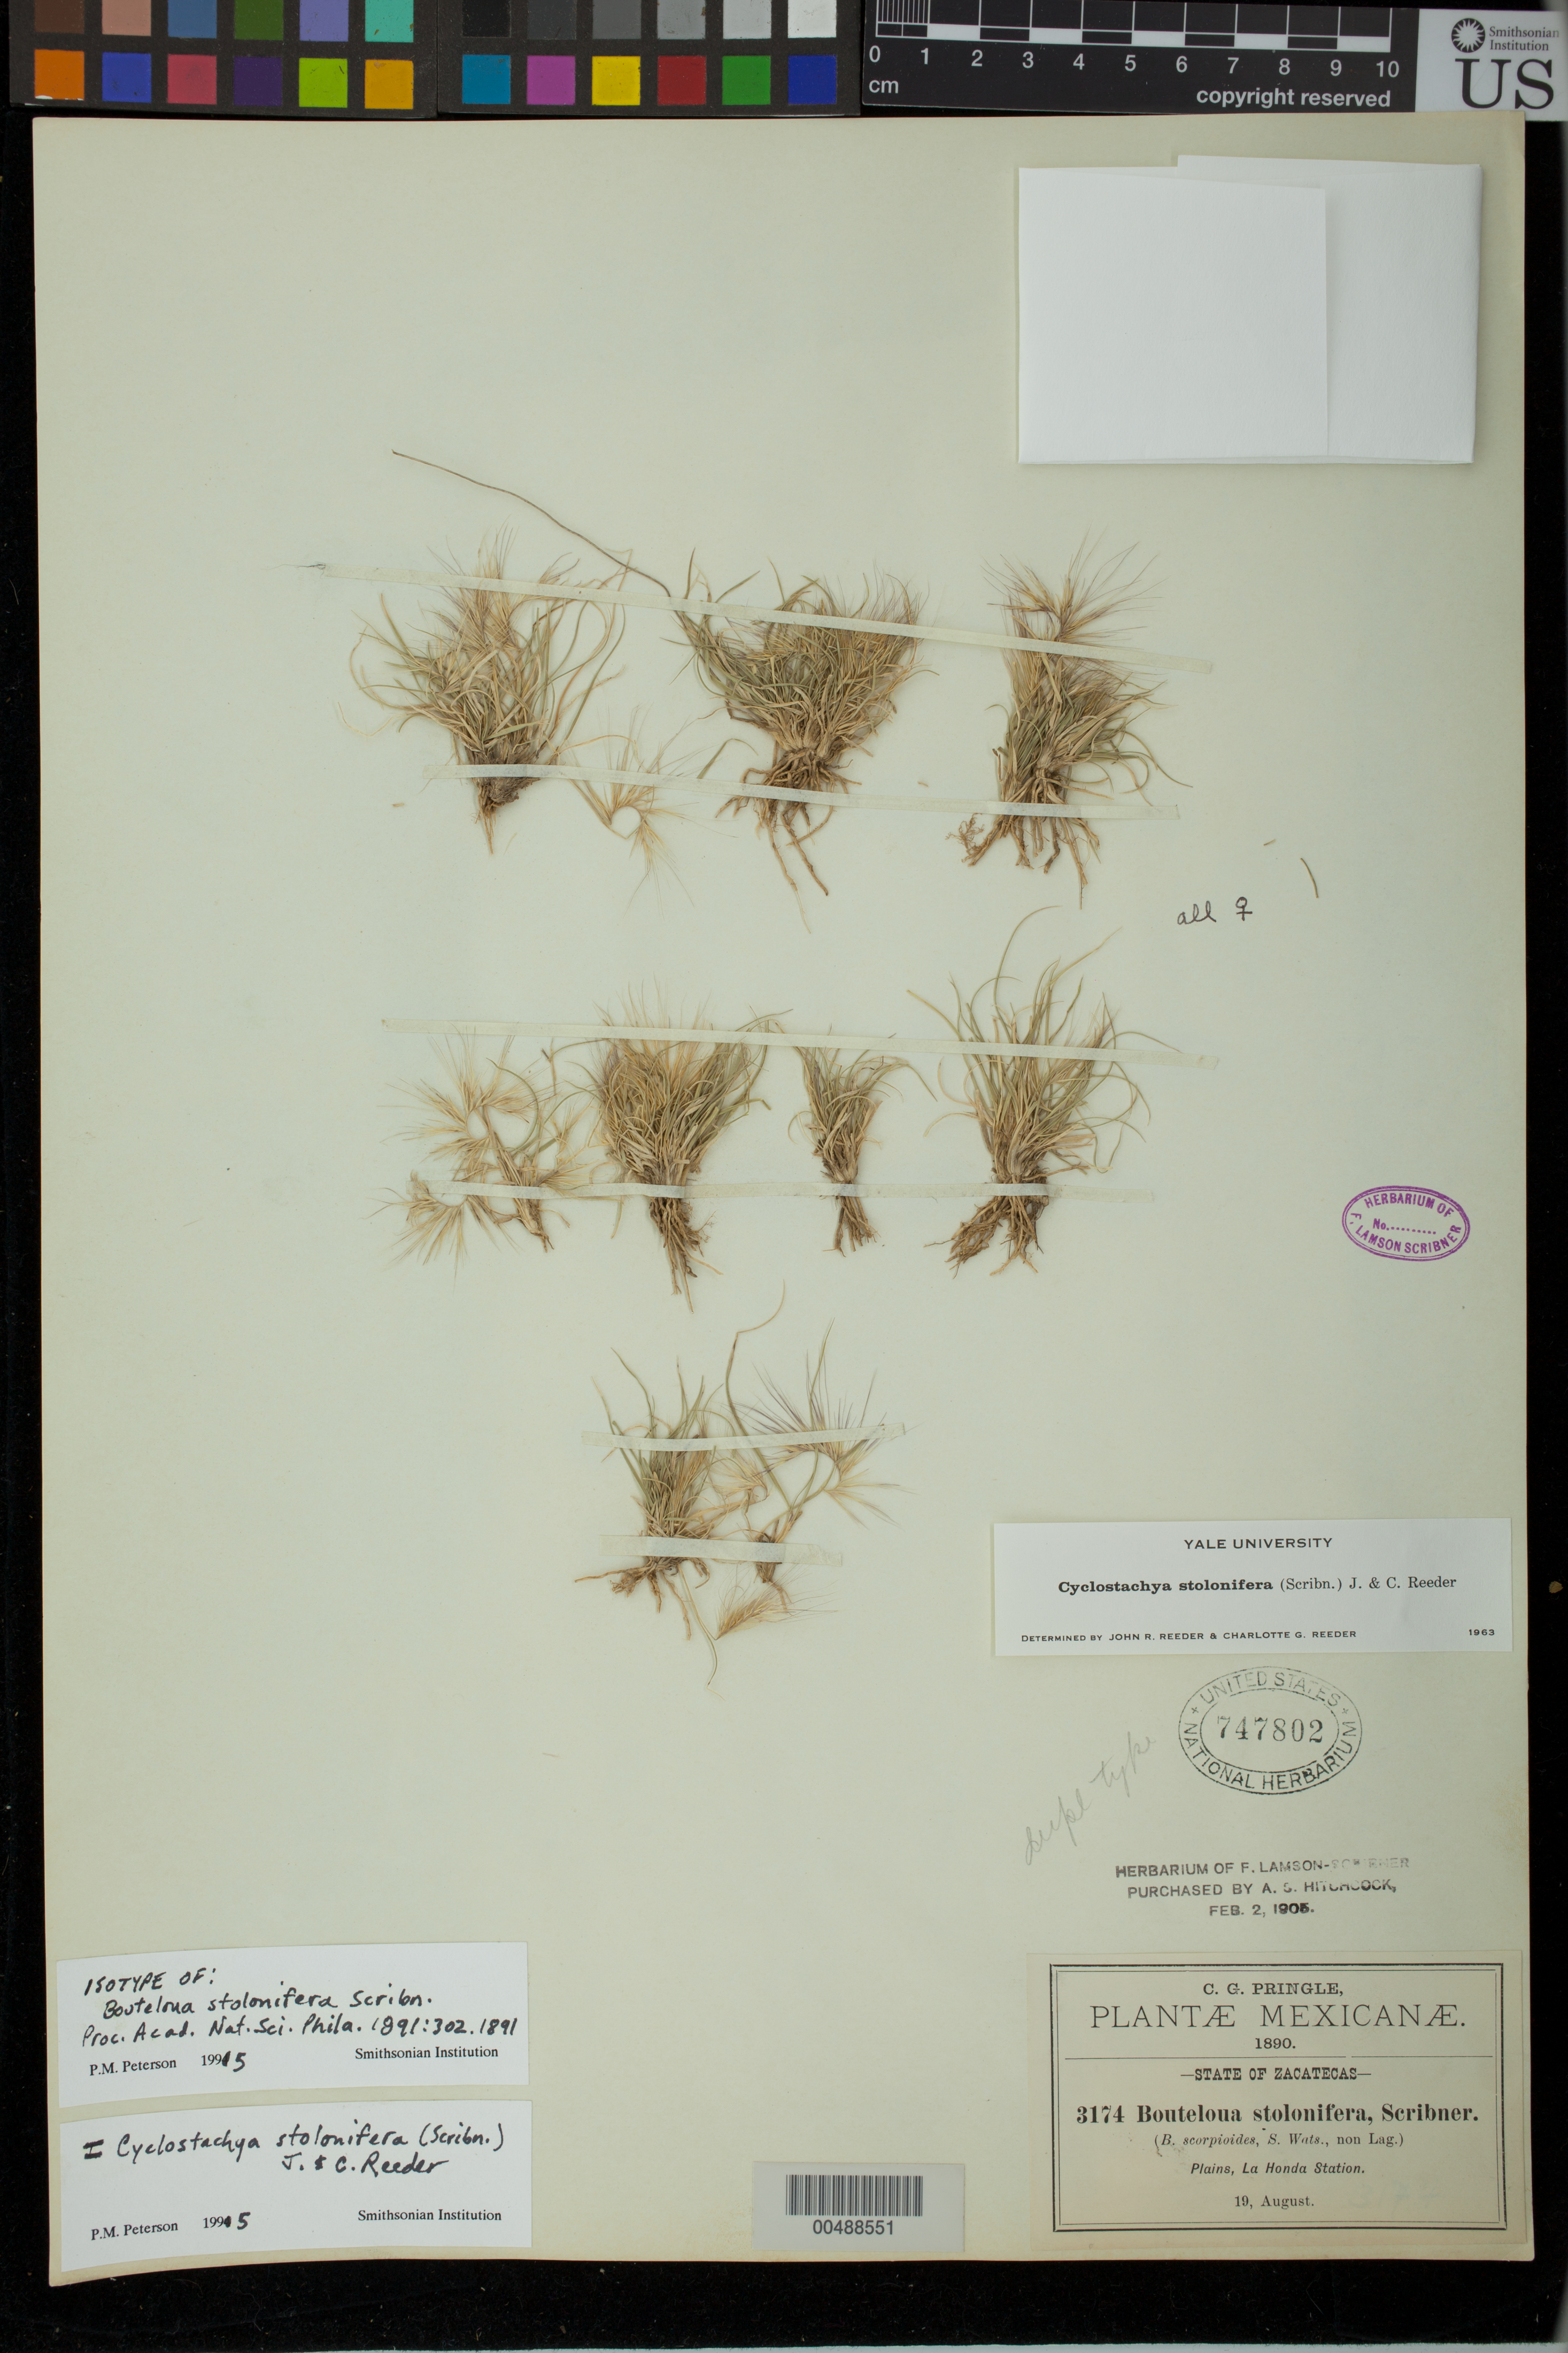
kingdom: Plantae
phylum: Tracheophyta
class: Liliopsida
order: Poales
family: Poaceae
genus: Bouteloua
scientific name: Bouteloua stolonifera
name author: Scribn.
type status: Isotype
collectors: C. G. Pringle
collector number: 3174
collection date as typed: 19 Aug 1890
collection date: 1890-08-19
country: Mexico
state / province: Zacatecas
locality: Plains, La Honda station.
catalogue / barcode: US 747802